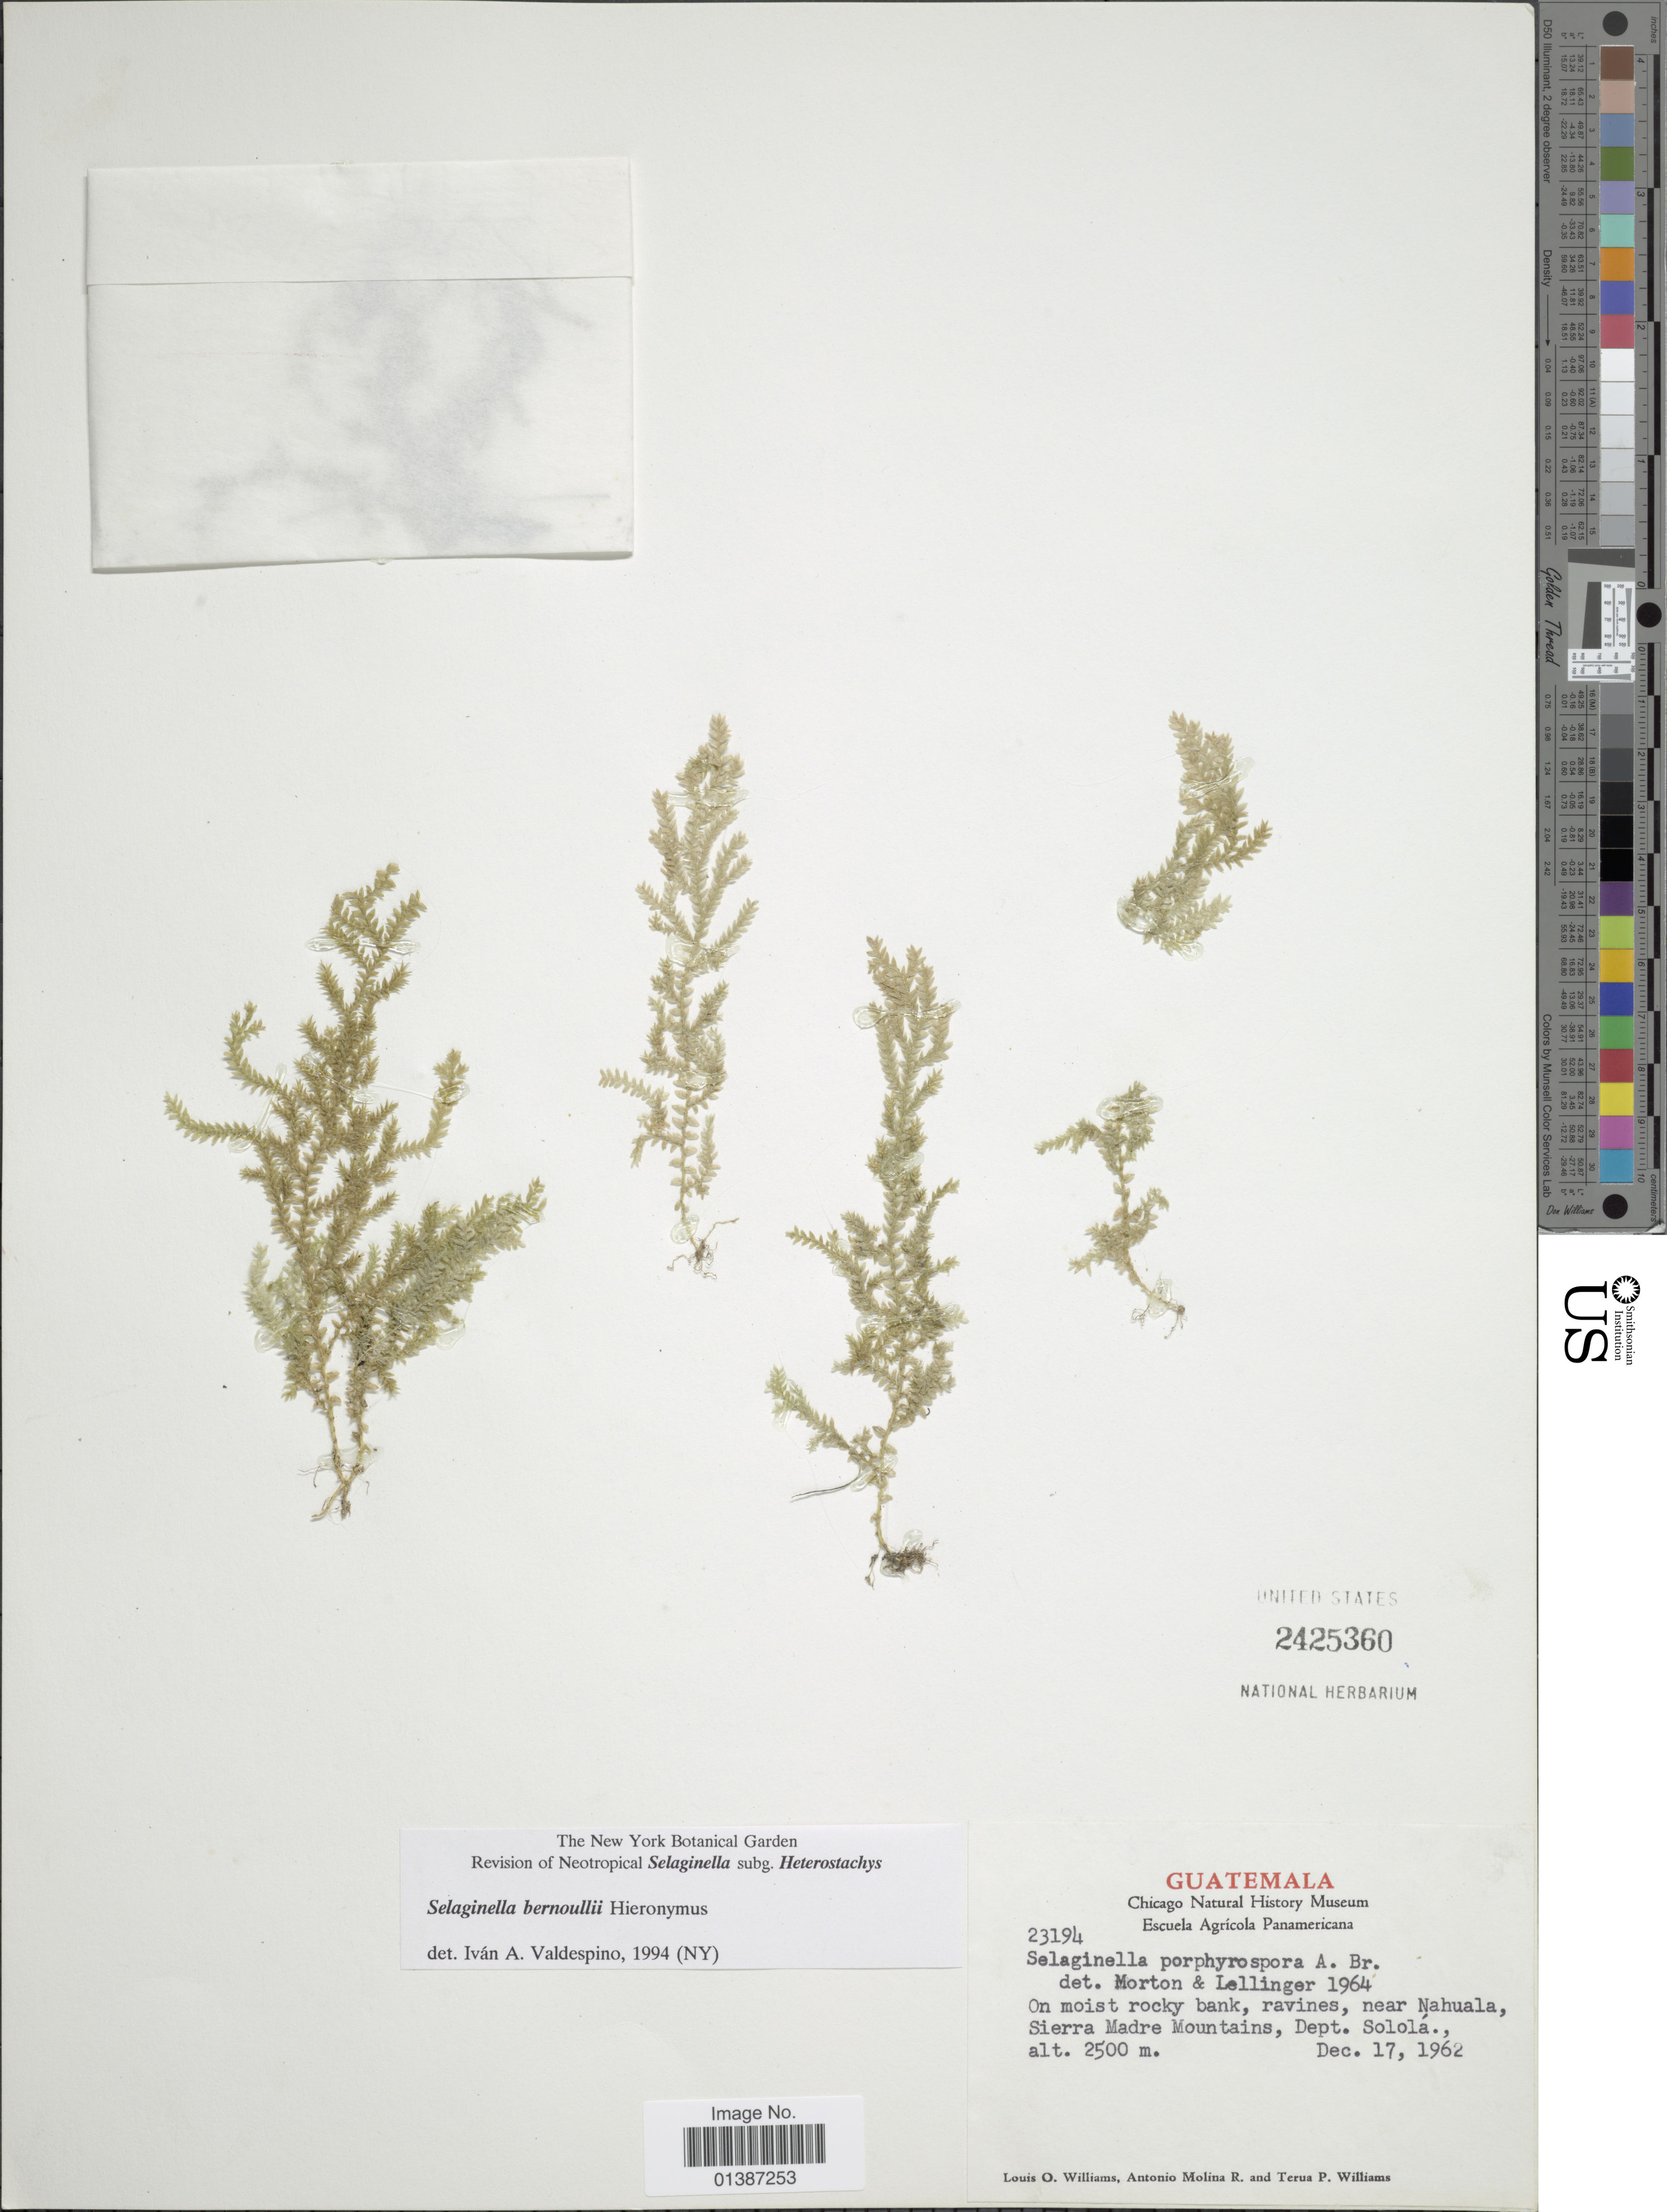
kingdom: Plantae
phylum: Tracheophyta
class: Lycopodiopsida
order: Selaginellales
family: Selaginellaceae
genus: Selaginella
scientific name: Selaginella bernoullii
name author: Hieron.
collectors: L. O. Williams, A. Molina R. & T. P. Williams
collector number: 23194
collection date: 1962-12-17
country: Guatemala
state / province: Sololá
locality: On moist rocky bank, ravines, near Nahuala, Sierra Madre Mountains, Dept Sololá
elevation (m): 2500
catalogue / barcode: US 2425360